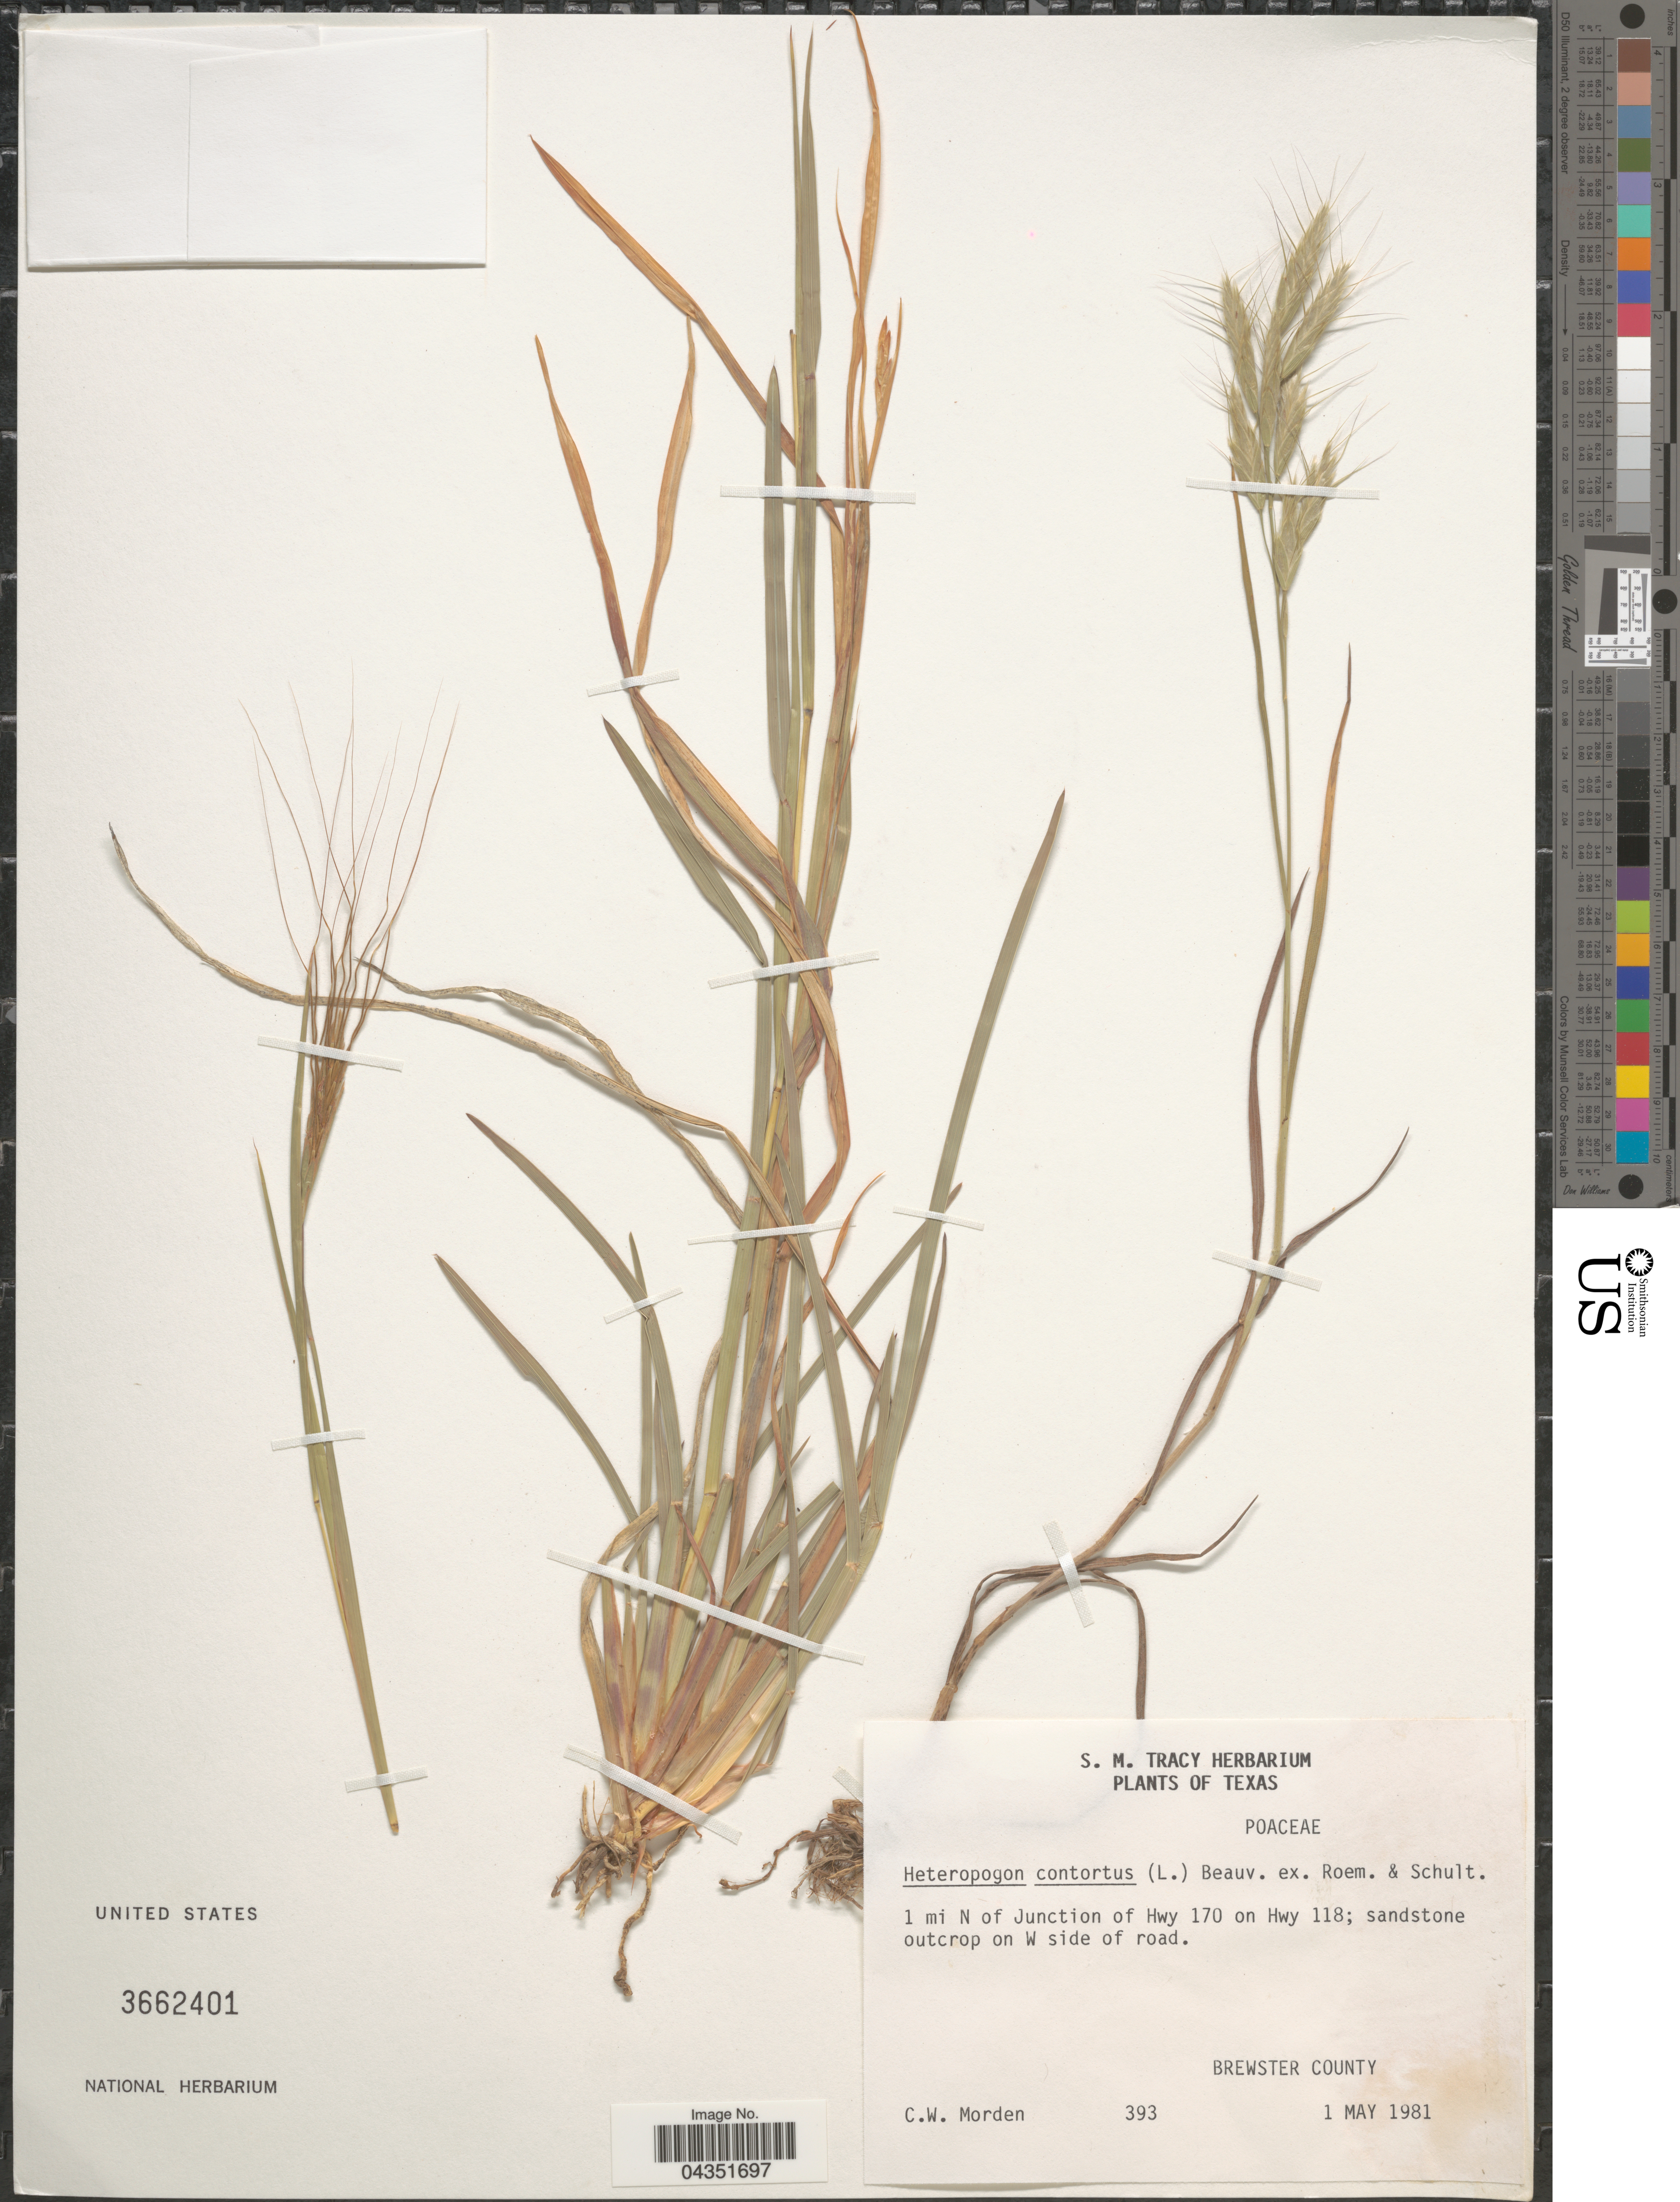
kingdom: Plantae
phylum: Tracheophyta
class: Liliopsida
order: Poales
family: Poaceae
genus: Heteropogon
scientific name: Heteropogon contortus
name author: (L.) P. Beauv. ex Roem. & Schult.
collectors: C. Morden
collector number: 393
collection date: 1981-05-01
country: United States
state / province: Texas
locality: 1 mi N of Junction of Hwy 170 on Hwy 118; sandstone outcrop on W side of road. Brewster County.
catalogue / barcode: US 3662401